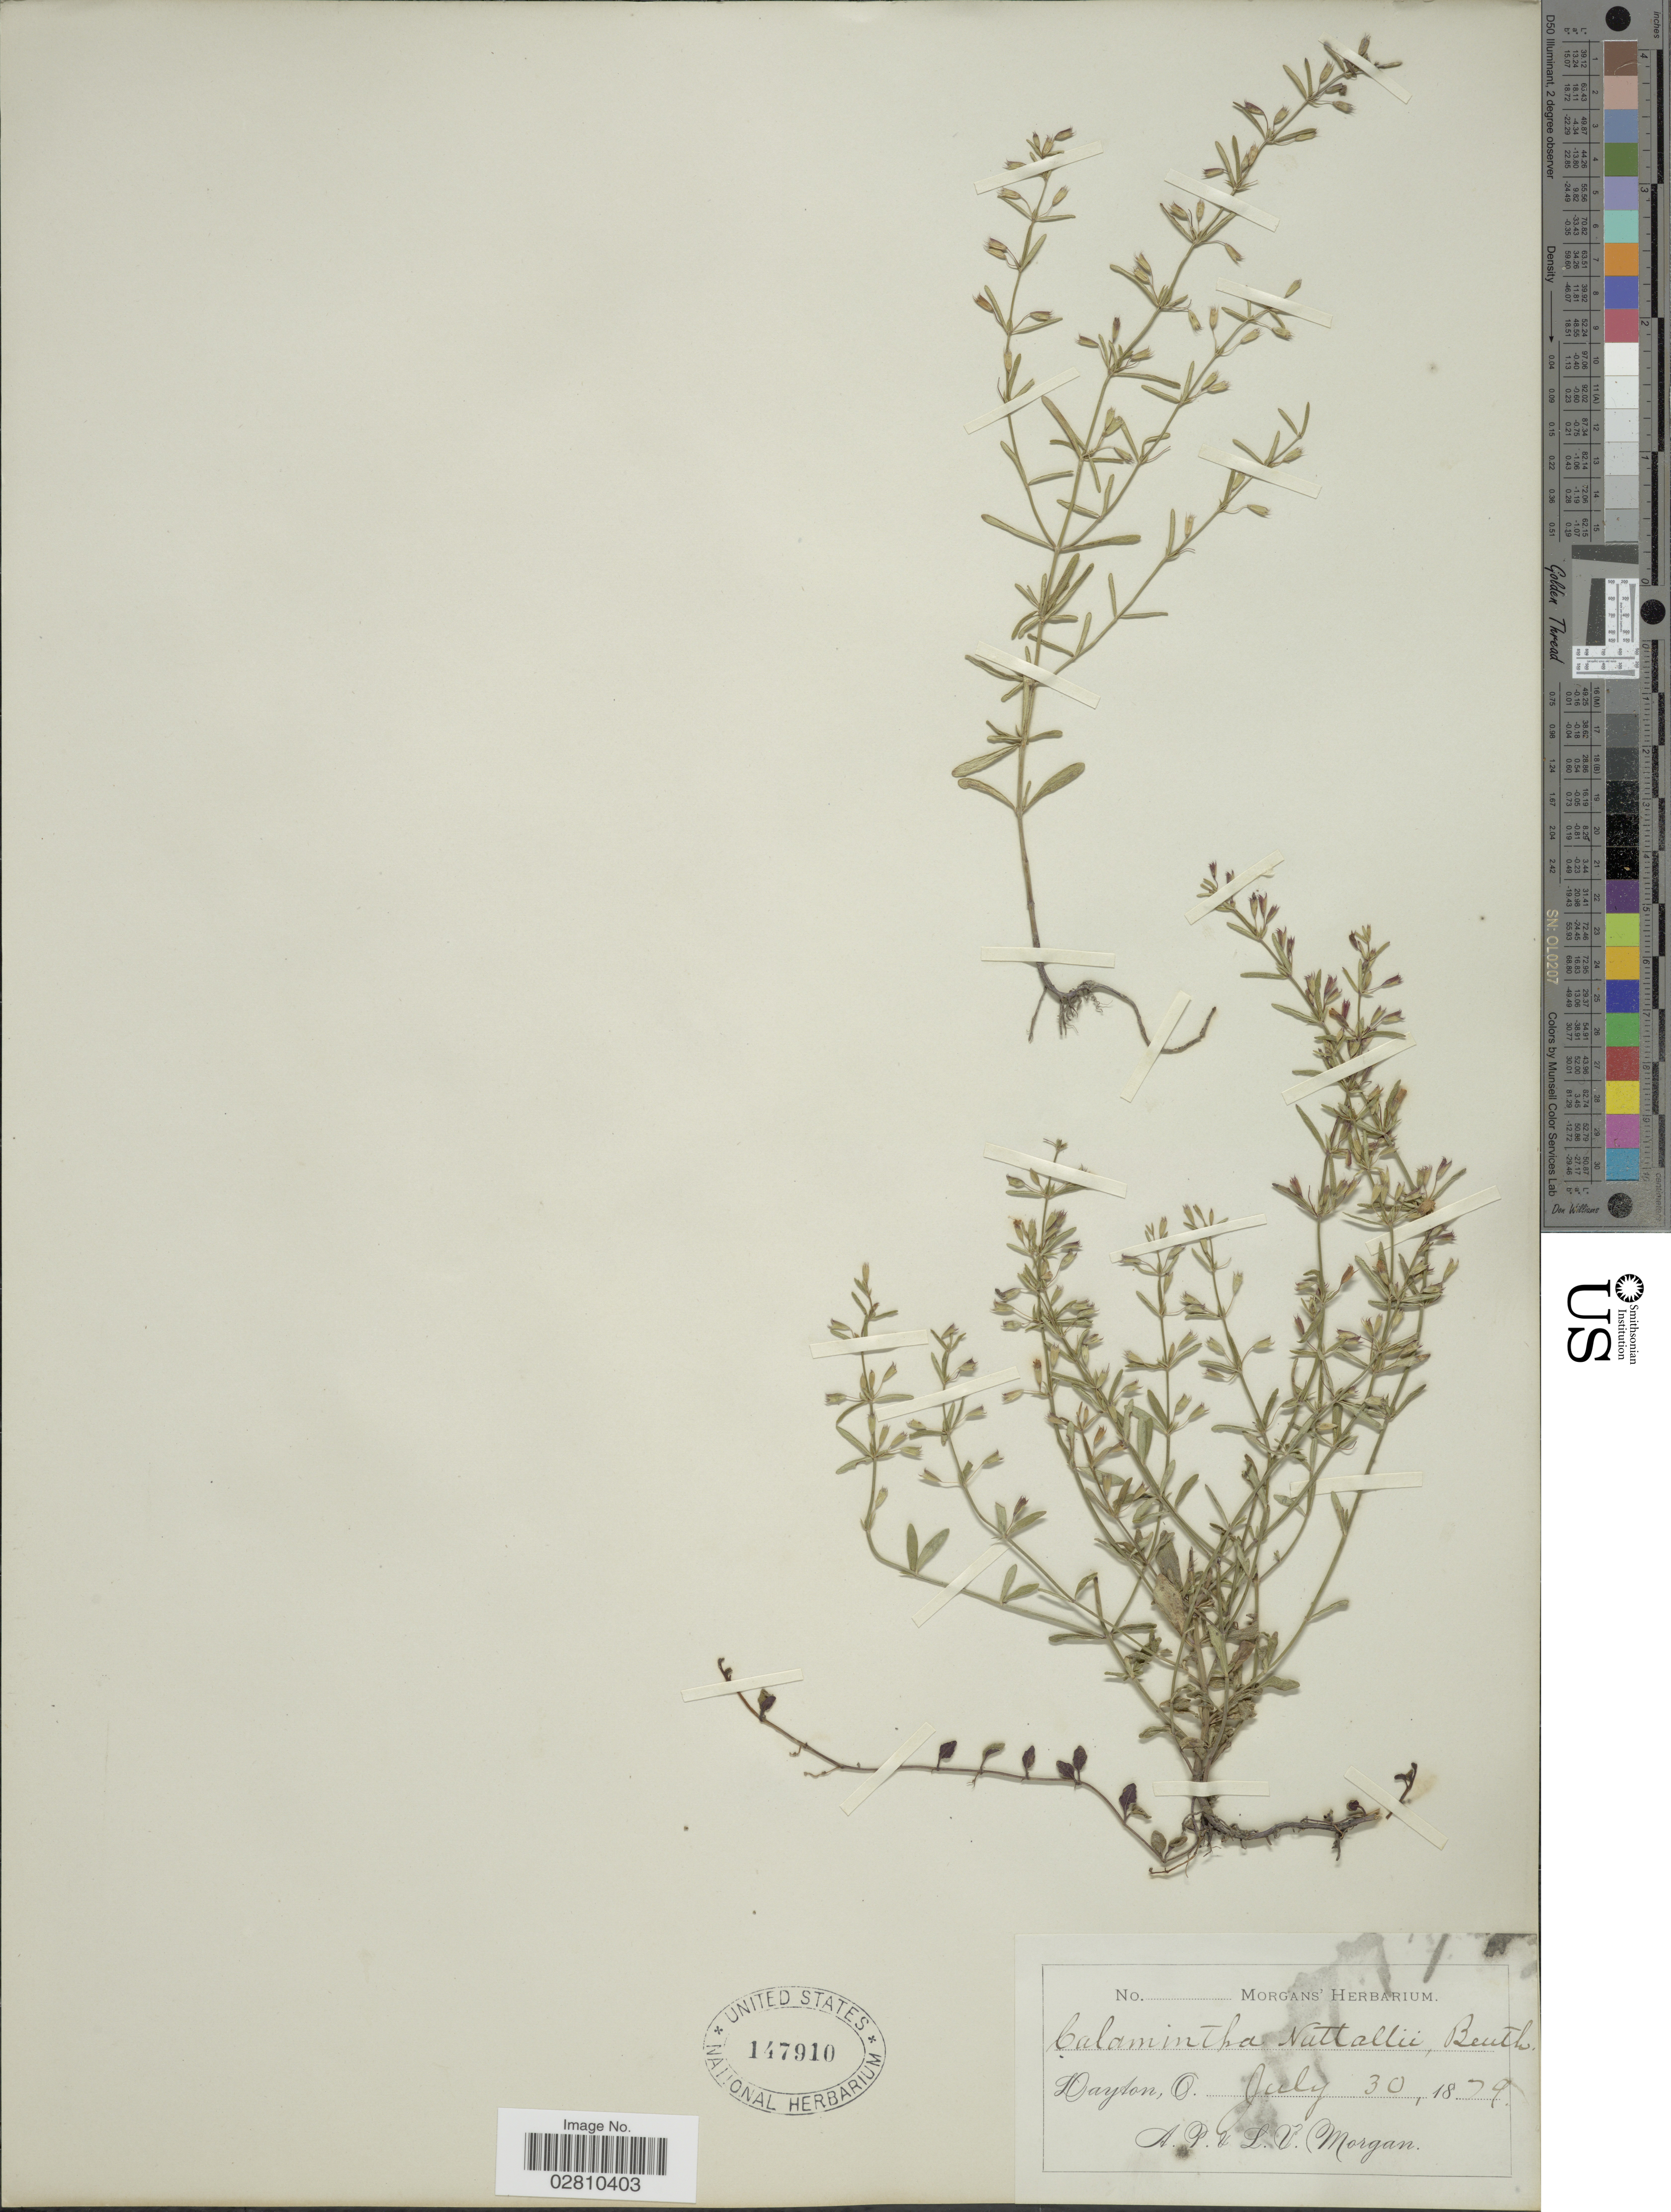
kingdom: Plantae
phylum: Tracheophyta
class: Magnoliopsida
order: Lamiales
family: Lamiaceae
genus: Clinopodium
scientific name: Clinopodium glabrum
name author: (Nutt.) Kuntze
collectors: A. Morgan & L. Morgan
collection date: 1879-07-30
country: United States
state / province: Ohio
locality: Dayton, O.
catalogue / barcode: US 147910